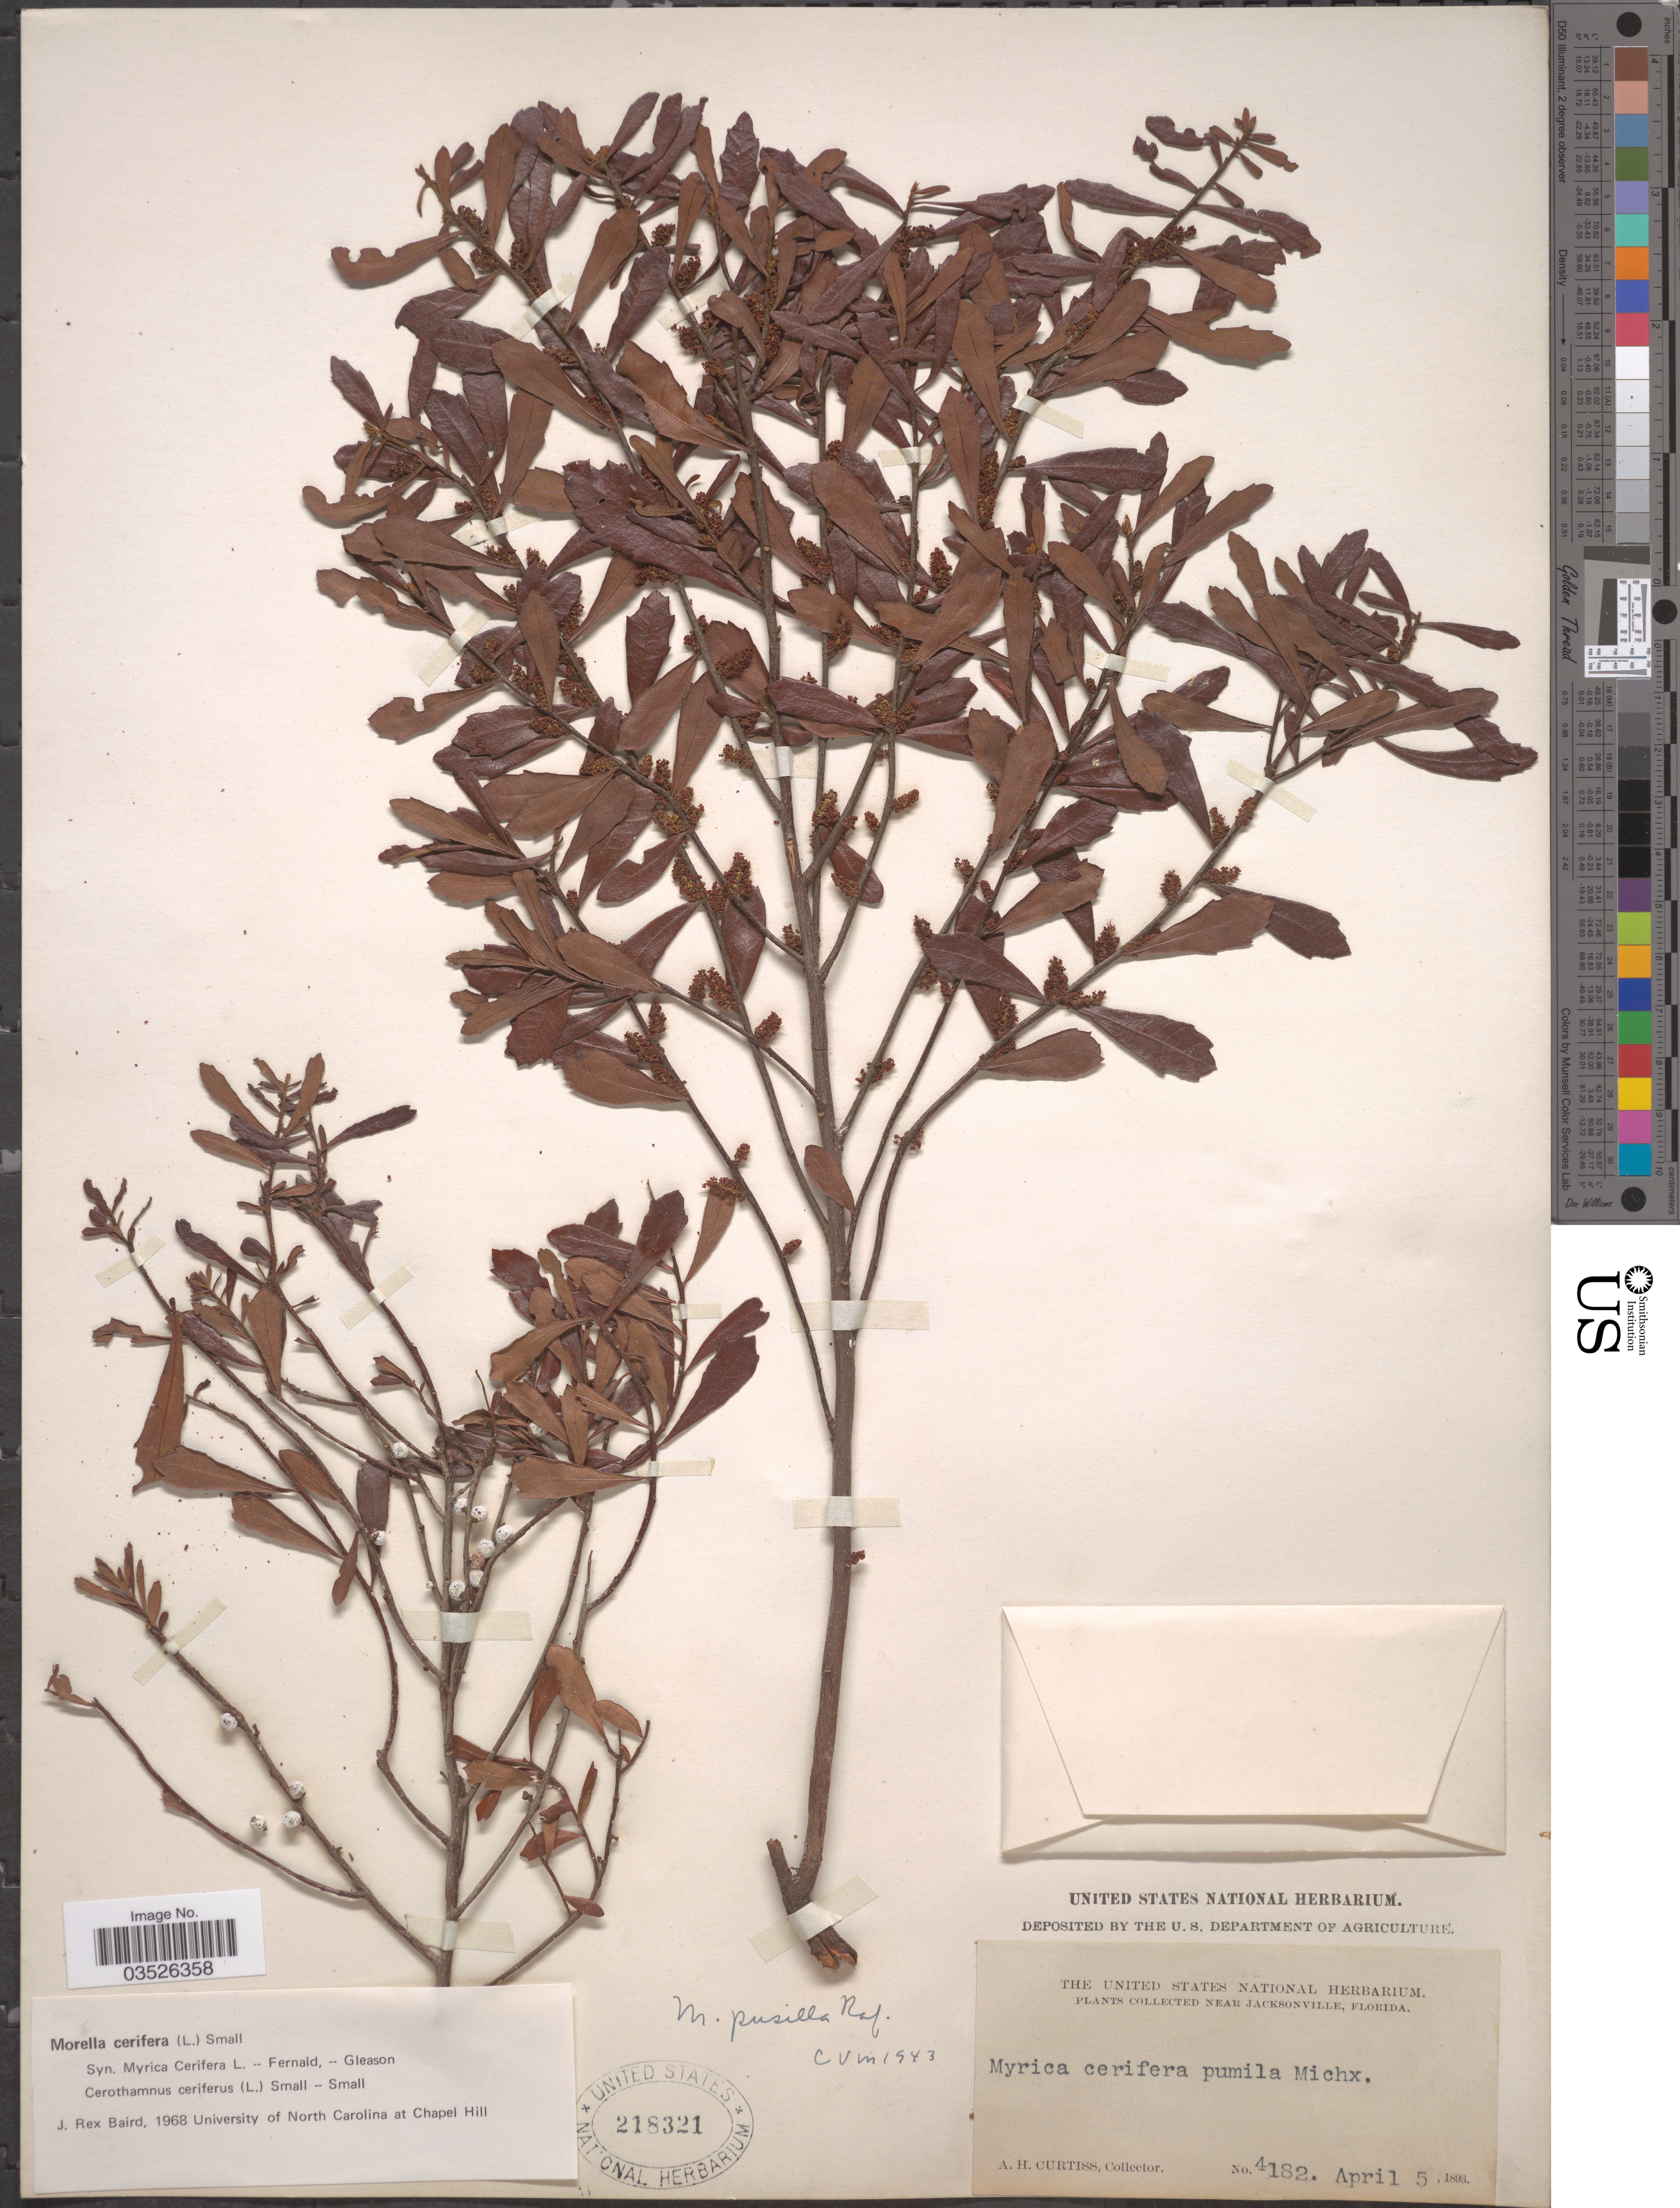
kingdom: Plantae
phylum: Tracheophyta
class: Magnoliopsida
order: Fagales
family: Myricaceae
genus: Morella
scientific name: Morella pumila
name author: (Michx.) Small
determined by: Strong, Mark T., (BOT), Smithsonian Institution - National Museum of Natural History (UNITED STATES)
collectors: A. H. Curtiss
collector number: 4182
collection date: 1893-04-15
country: United States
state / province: Florida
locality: Near Jacksonville.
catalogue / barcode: US 218321